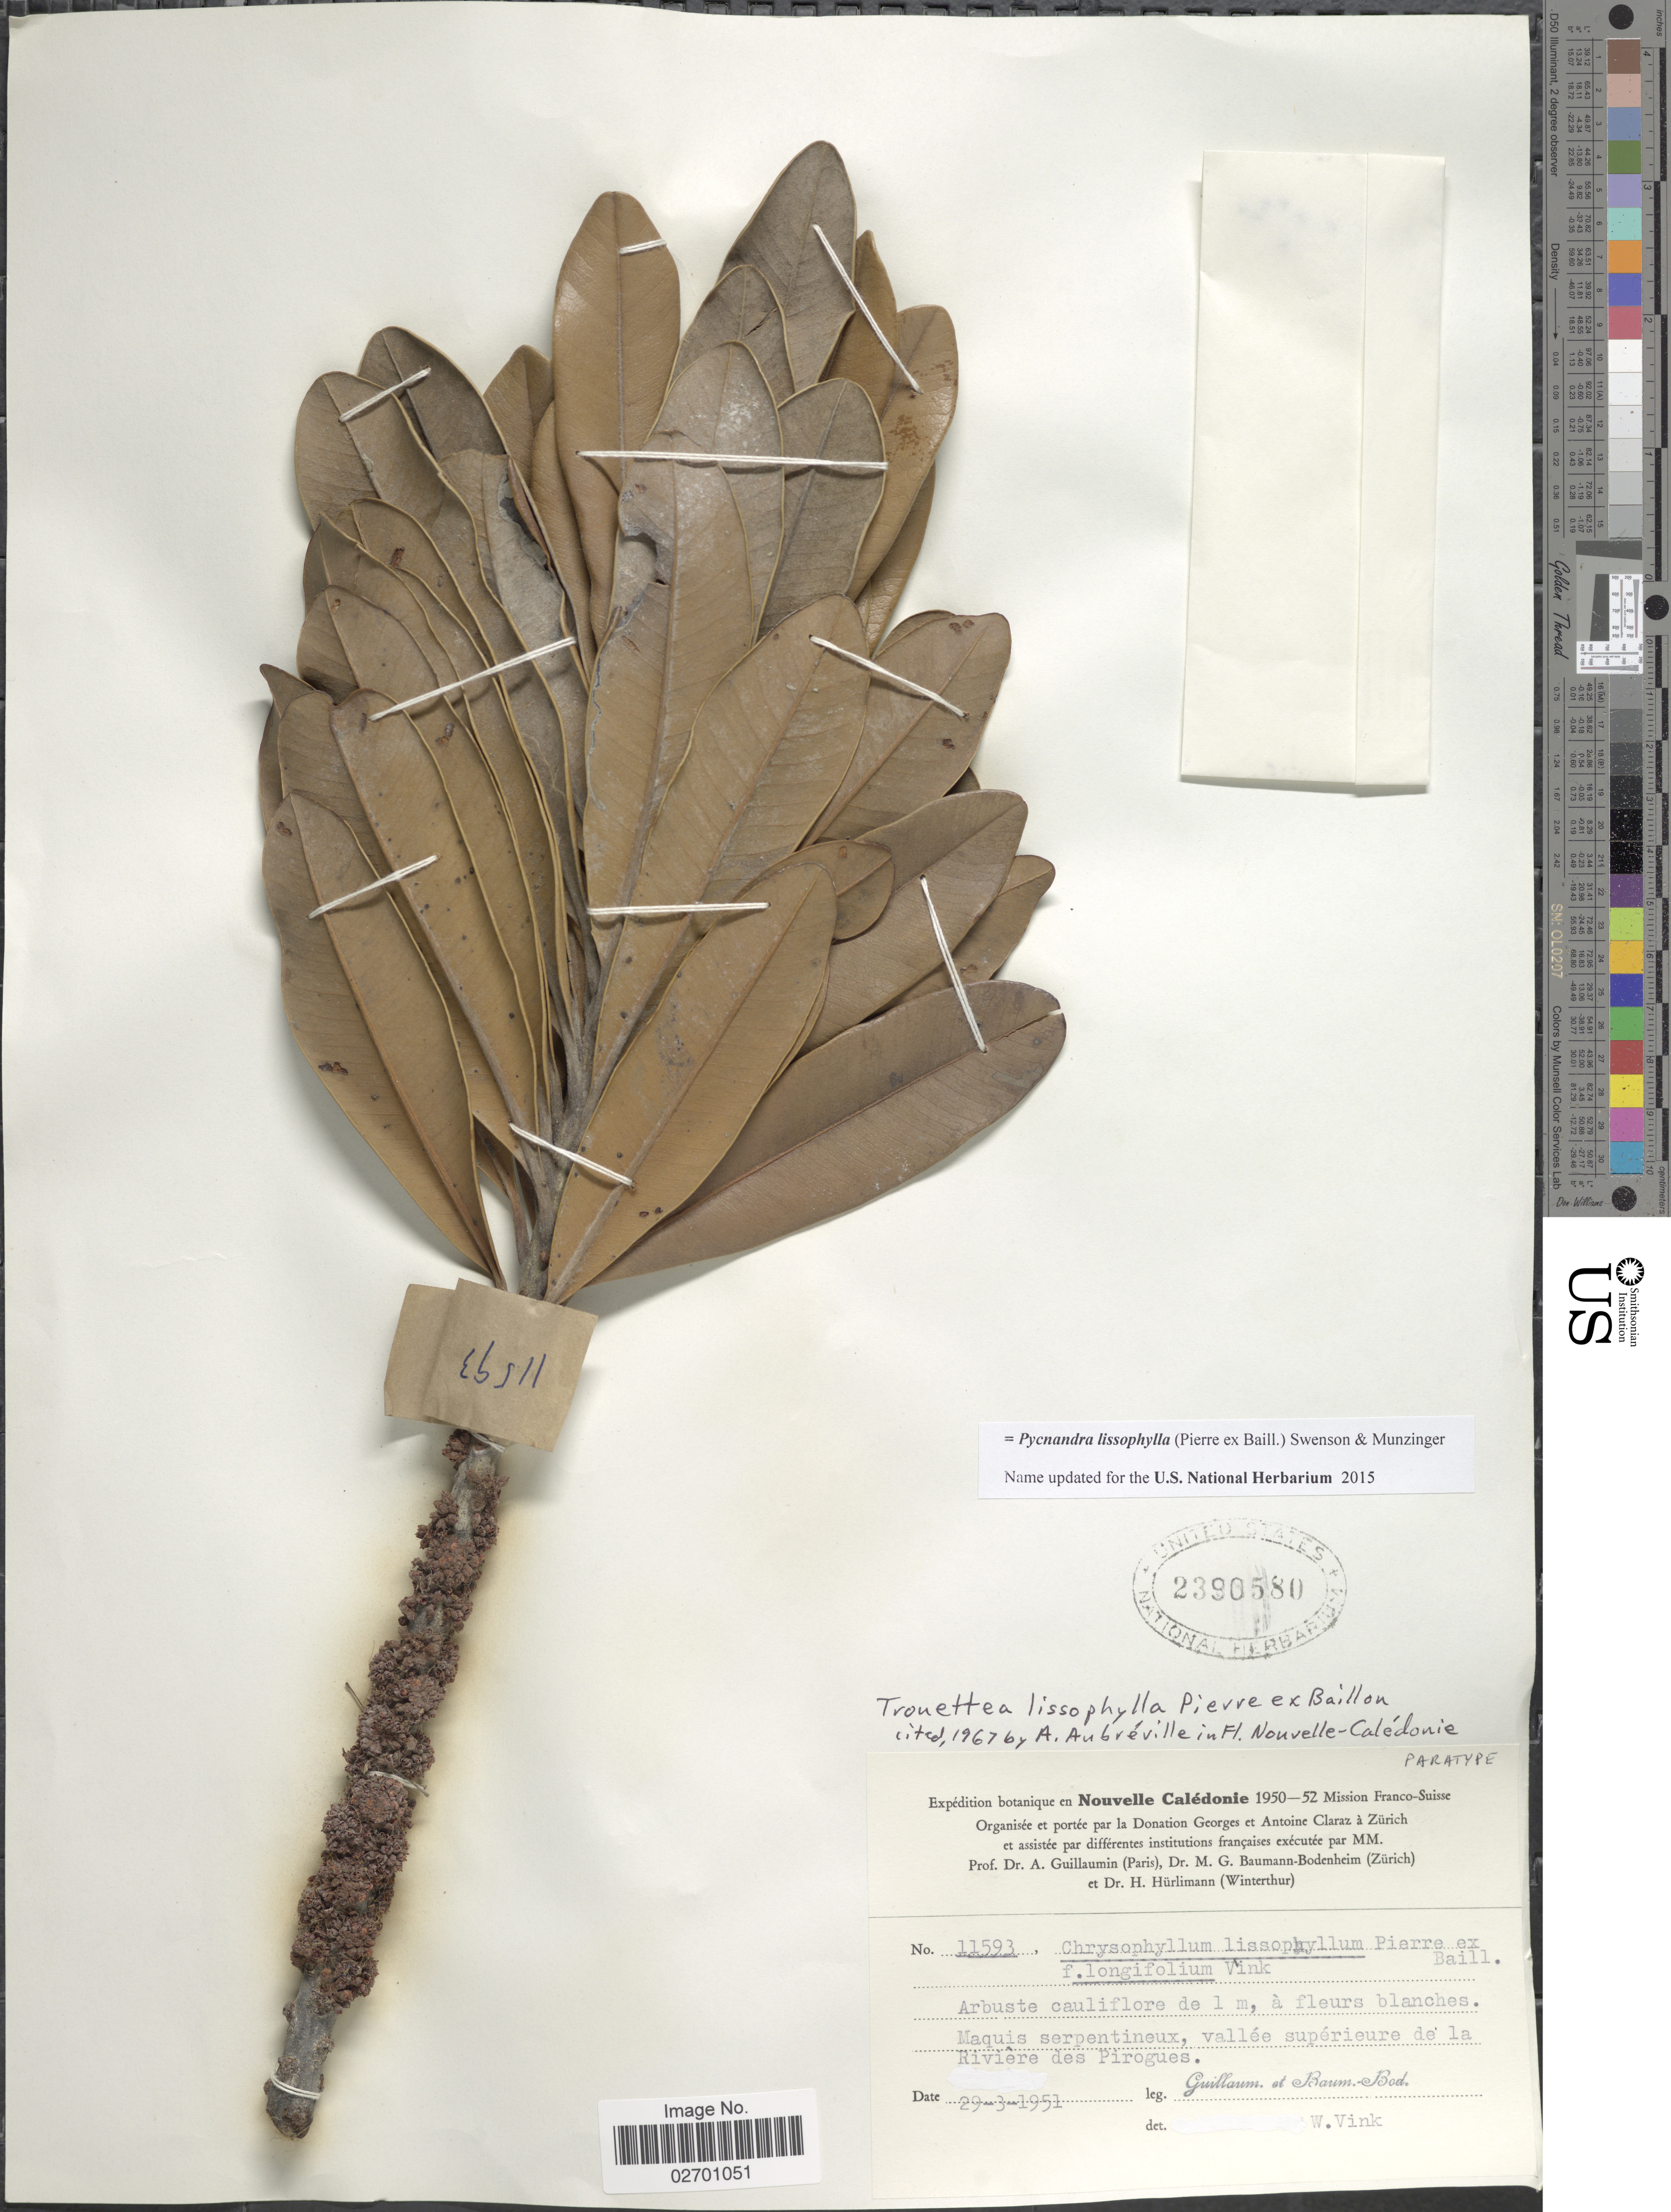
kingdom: Plantae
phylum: Tracheophyta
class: Magnoliopsida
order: Ericales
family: Sapotaceae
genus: Pycnandra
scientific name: Pycnandra lissophylla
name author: (Pierre ex Baill.) Swenson & Munzinger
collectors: A. Guillaumin & M. G. Baumann-Bodenheim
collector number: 11593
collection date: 1951-03-29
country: New Caledonia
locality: Maquis serpentineux, vallee superieure de la Riviere des Pirogues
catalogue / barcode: US 2390580